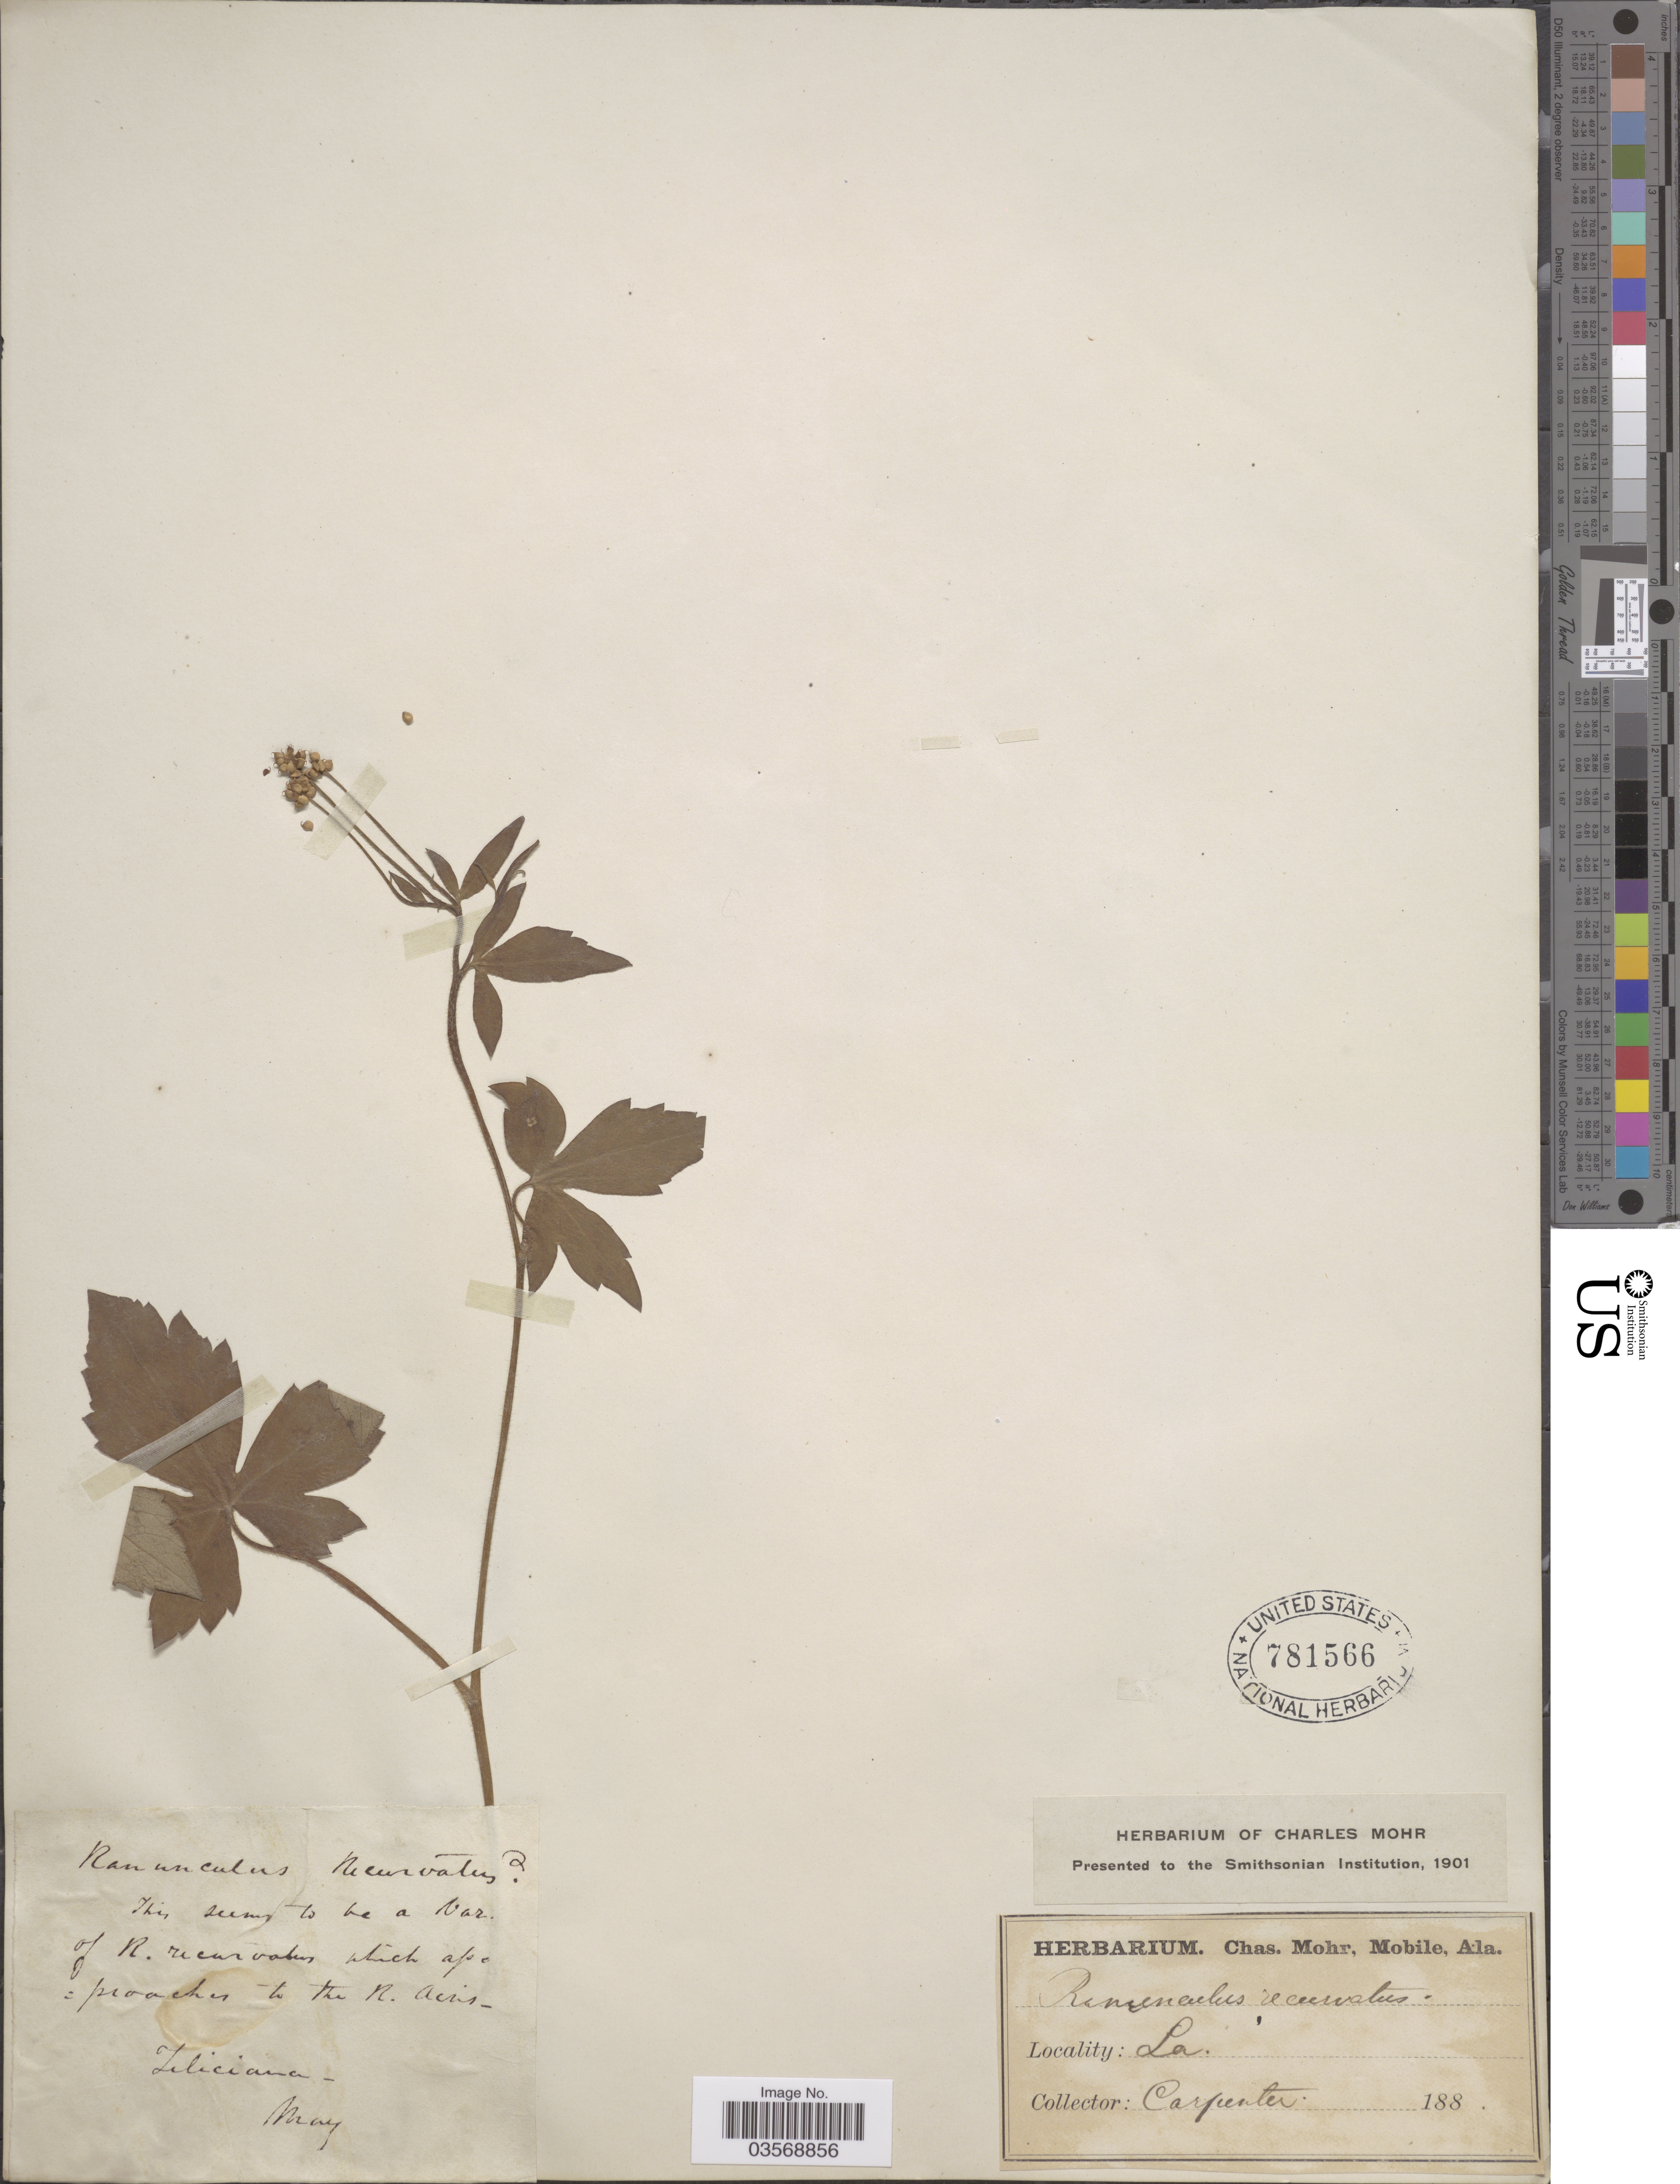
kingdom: Plantae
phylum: Tracheophyta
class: Magnoliopsida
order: Ranunculales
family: Ranunculaceae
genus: Ranunculus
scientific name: Ranunculus recurvatus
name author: Poir.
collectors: -. Carpenter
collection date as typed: May 188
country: United States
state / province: Louisiana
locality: Feliciana.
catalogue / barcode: US 781566